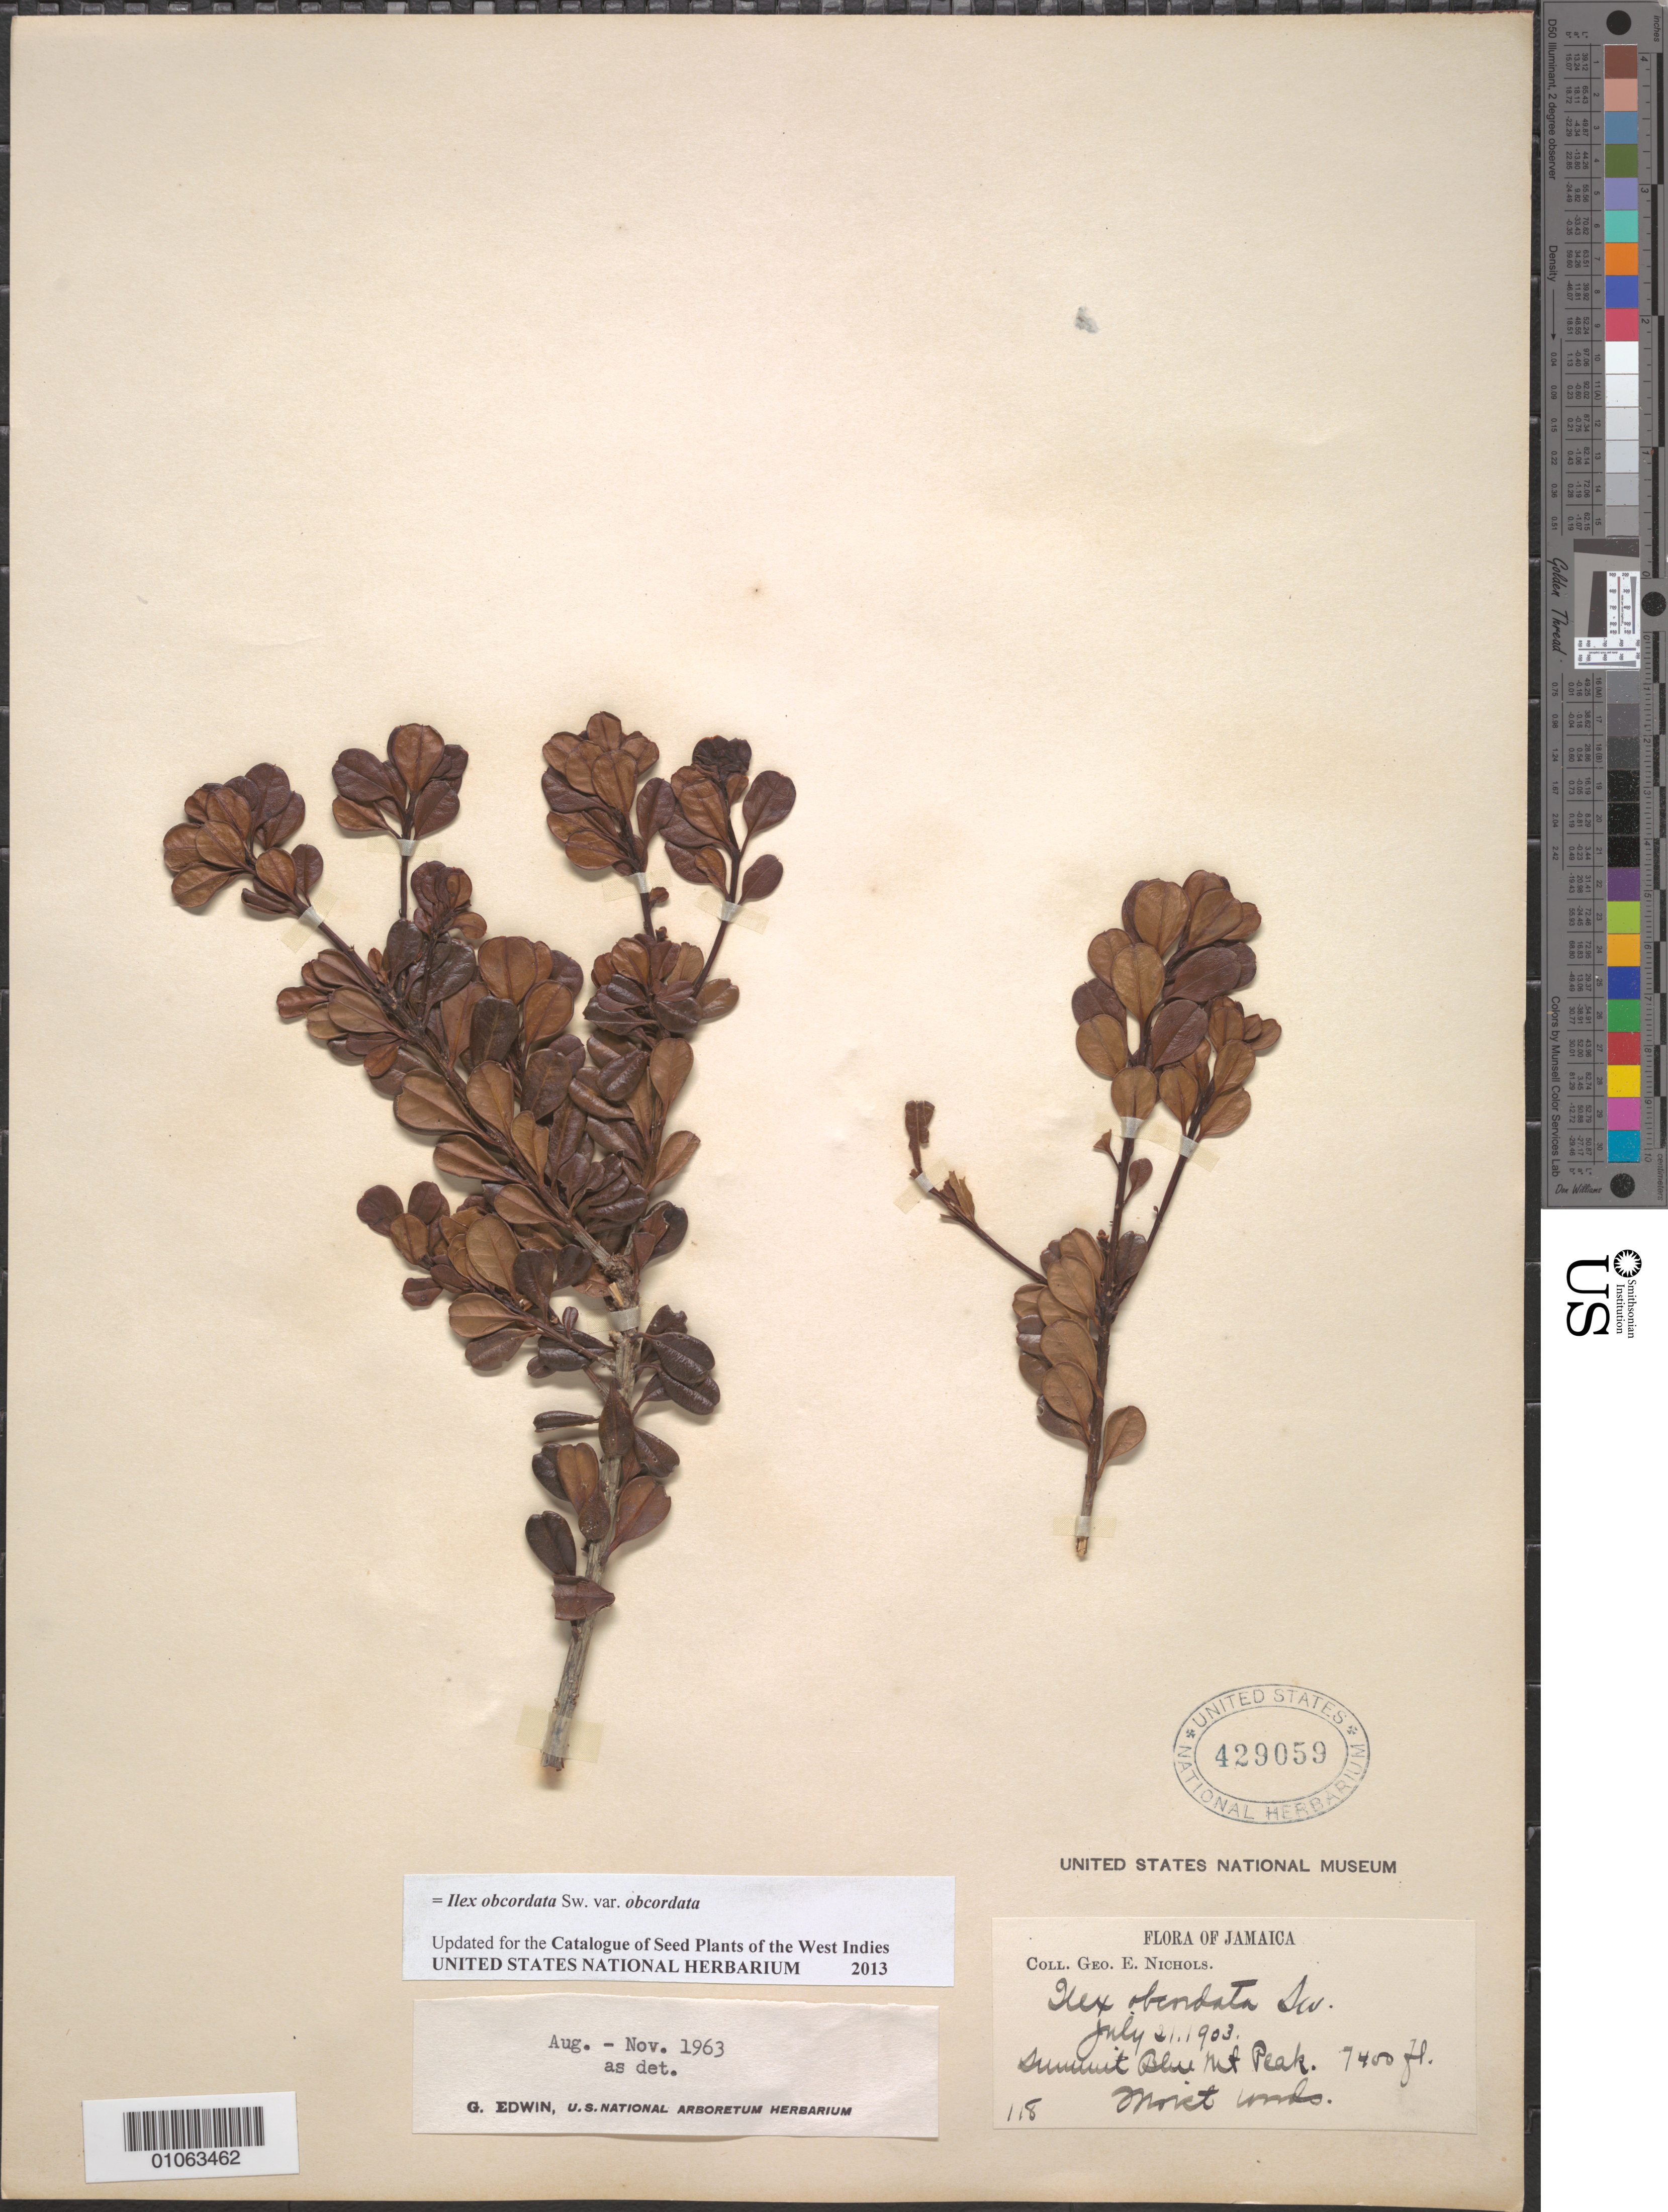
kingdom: Plantae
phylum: Tracheophyta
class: Magnoliopsida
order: Aquifoliales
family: Aquifoliaceae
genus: Ilex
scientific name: Ilex obcordata var. obcordata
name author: Sw.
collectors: G. E. Nichols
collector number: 118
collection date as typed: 21 Jul 1903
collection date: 1903-07-21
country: Jamaica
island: Jamaica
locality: Summit Blue mountain peak.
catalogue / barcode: US 429059